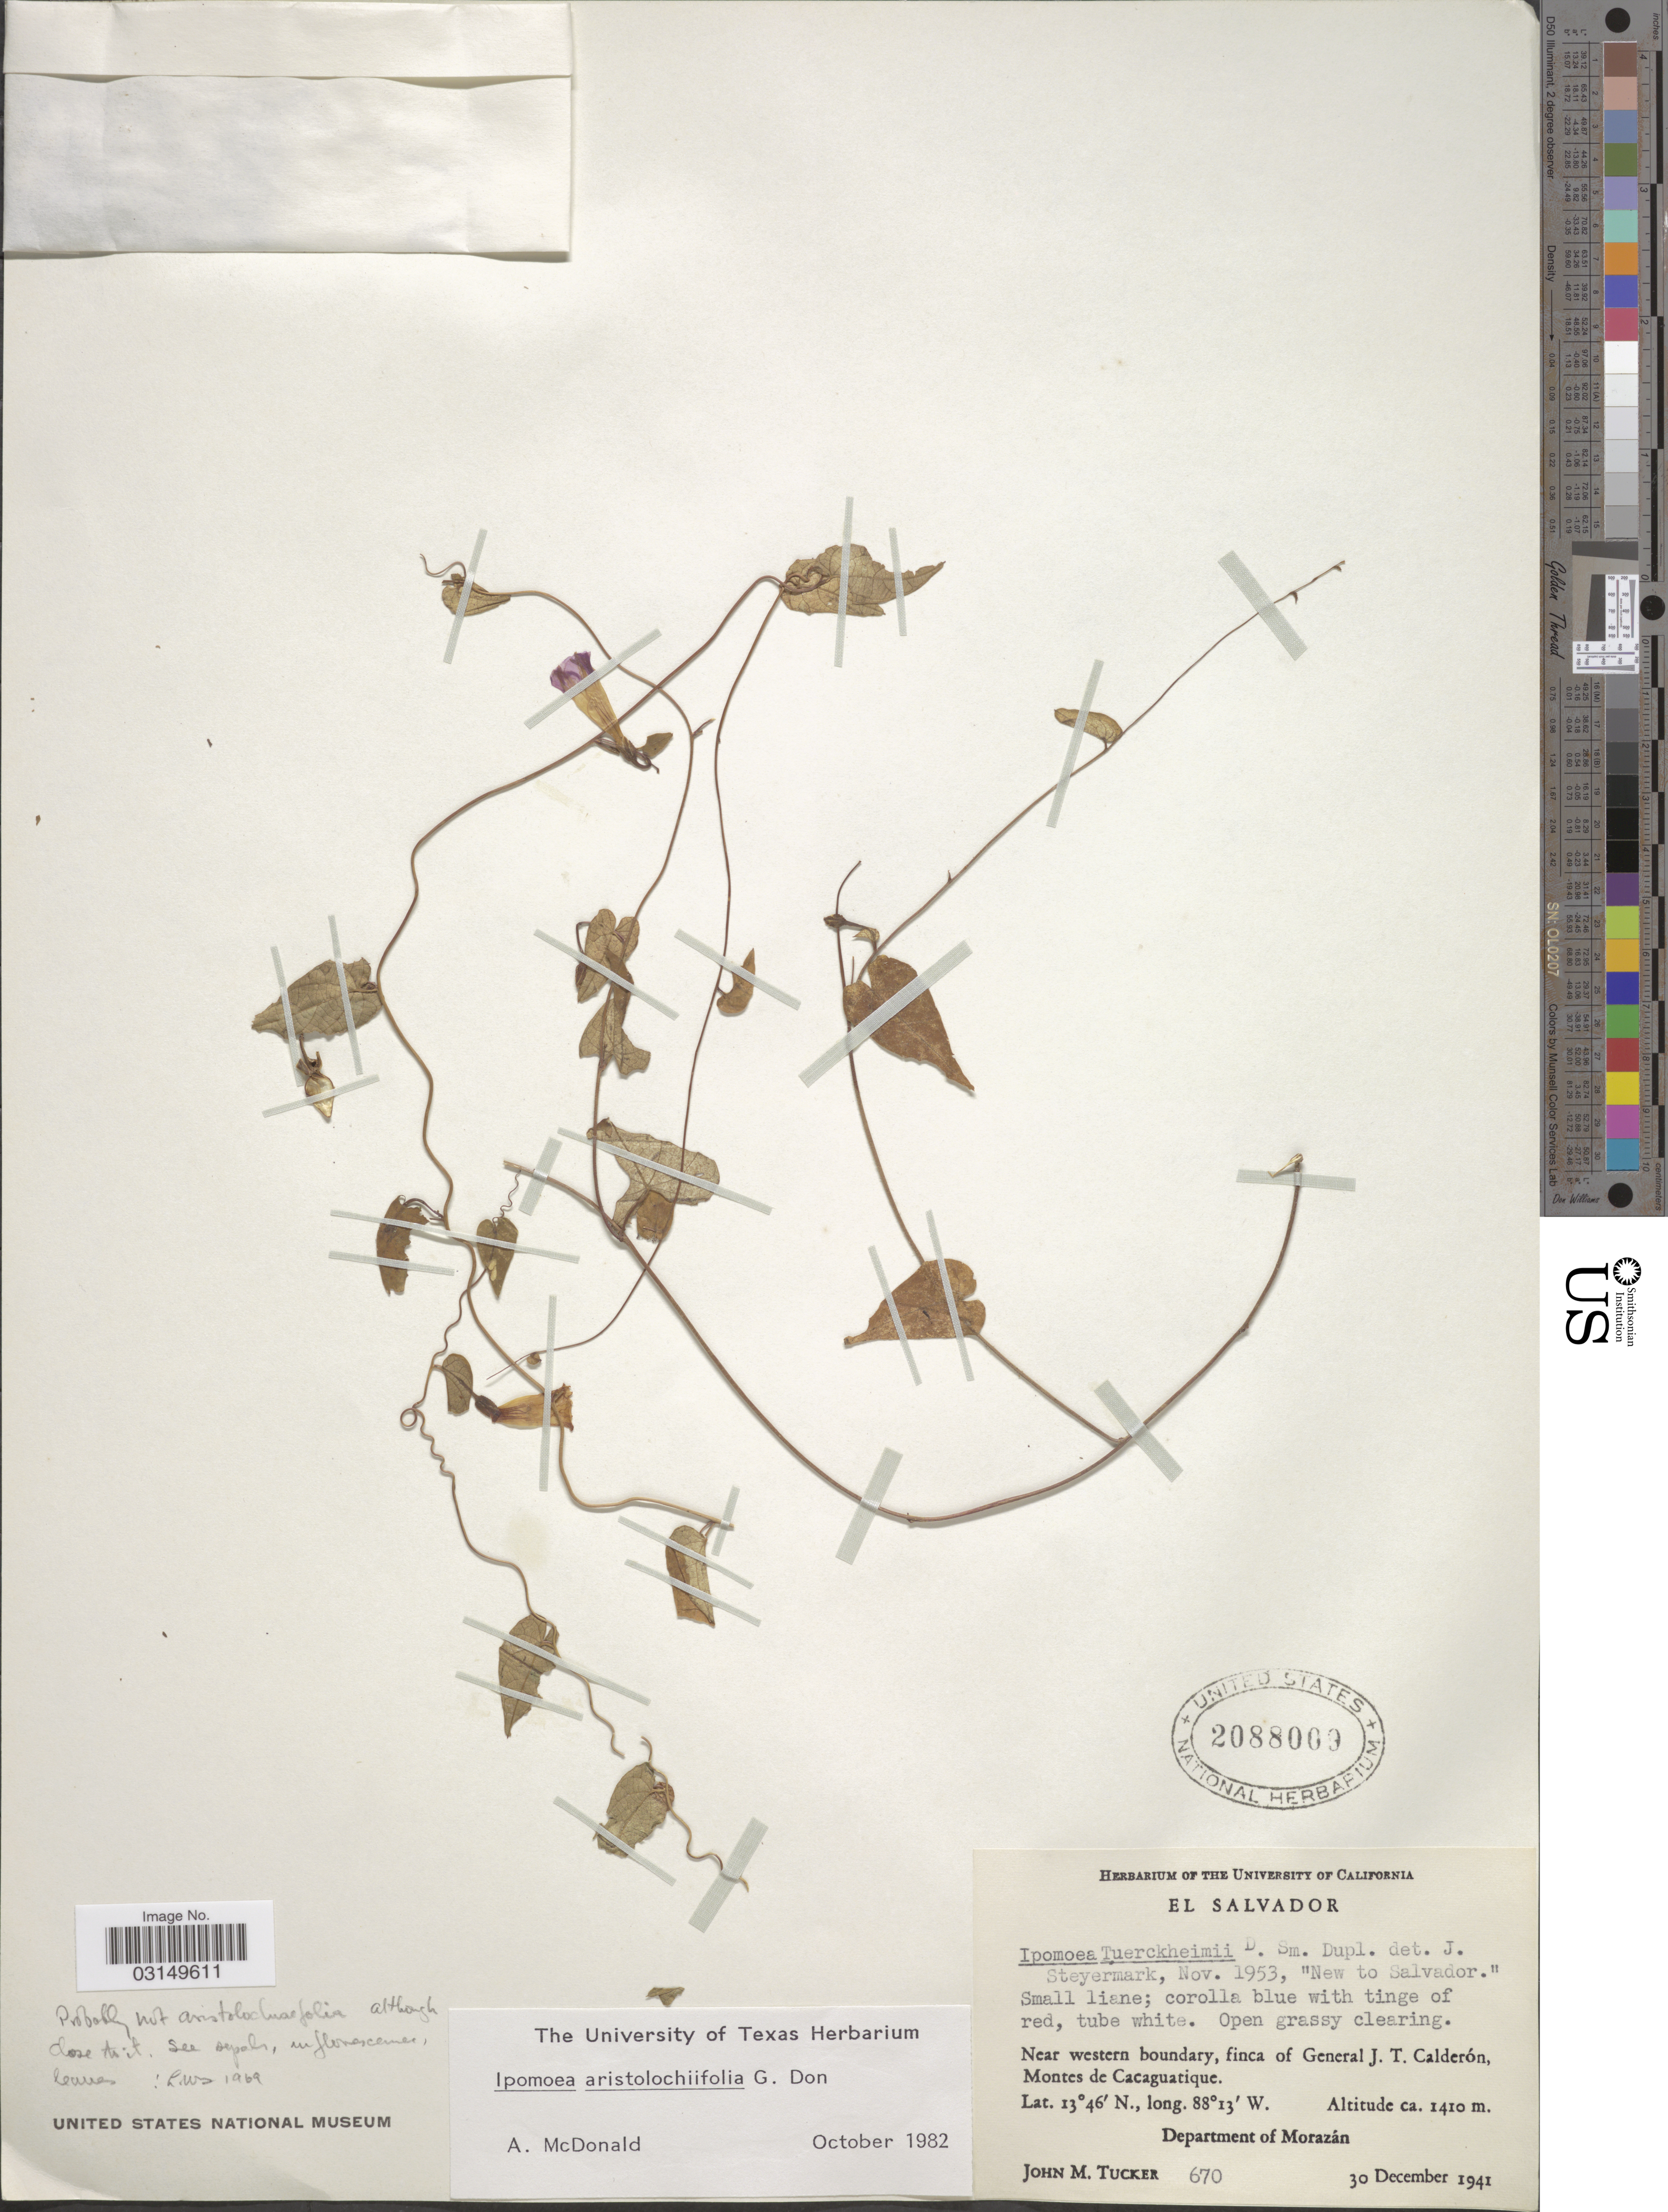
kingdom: Plantae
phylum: Tracheophyta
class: Magnoliopsida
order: Solanales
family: Convolvulaceae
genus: Ipomoea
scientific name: Ipomoea aristolochiifolia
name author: G. Don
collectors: J. M. Tucker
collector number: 670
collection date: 1941-12-30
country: El Salvador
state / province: Morazan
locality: Near western boundary, finca of General J. T. Calderón, Montes de Cacaguatique. Department of Morazán.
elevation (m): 1410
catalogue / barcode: US 2088009